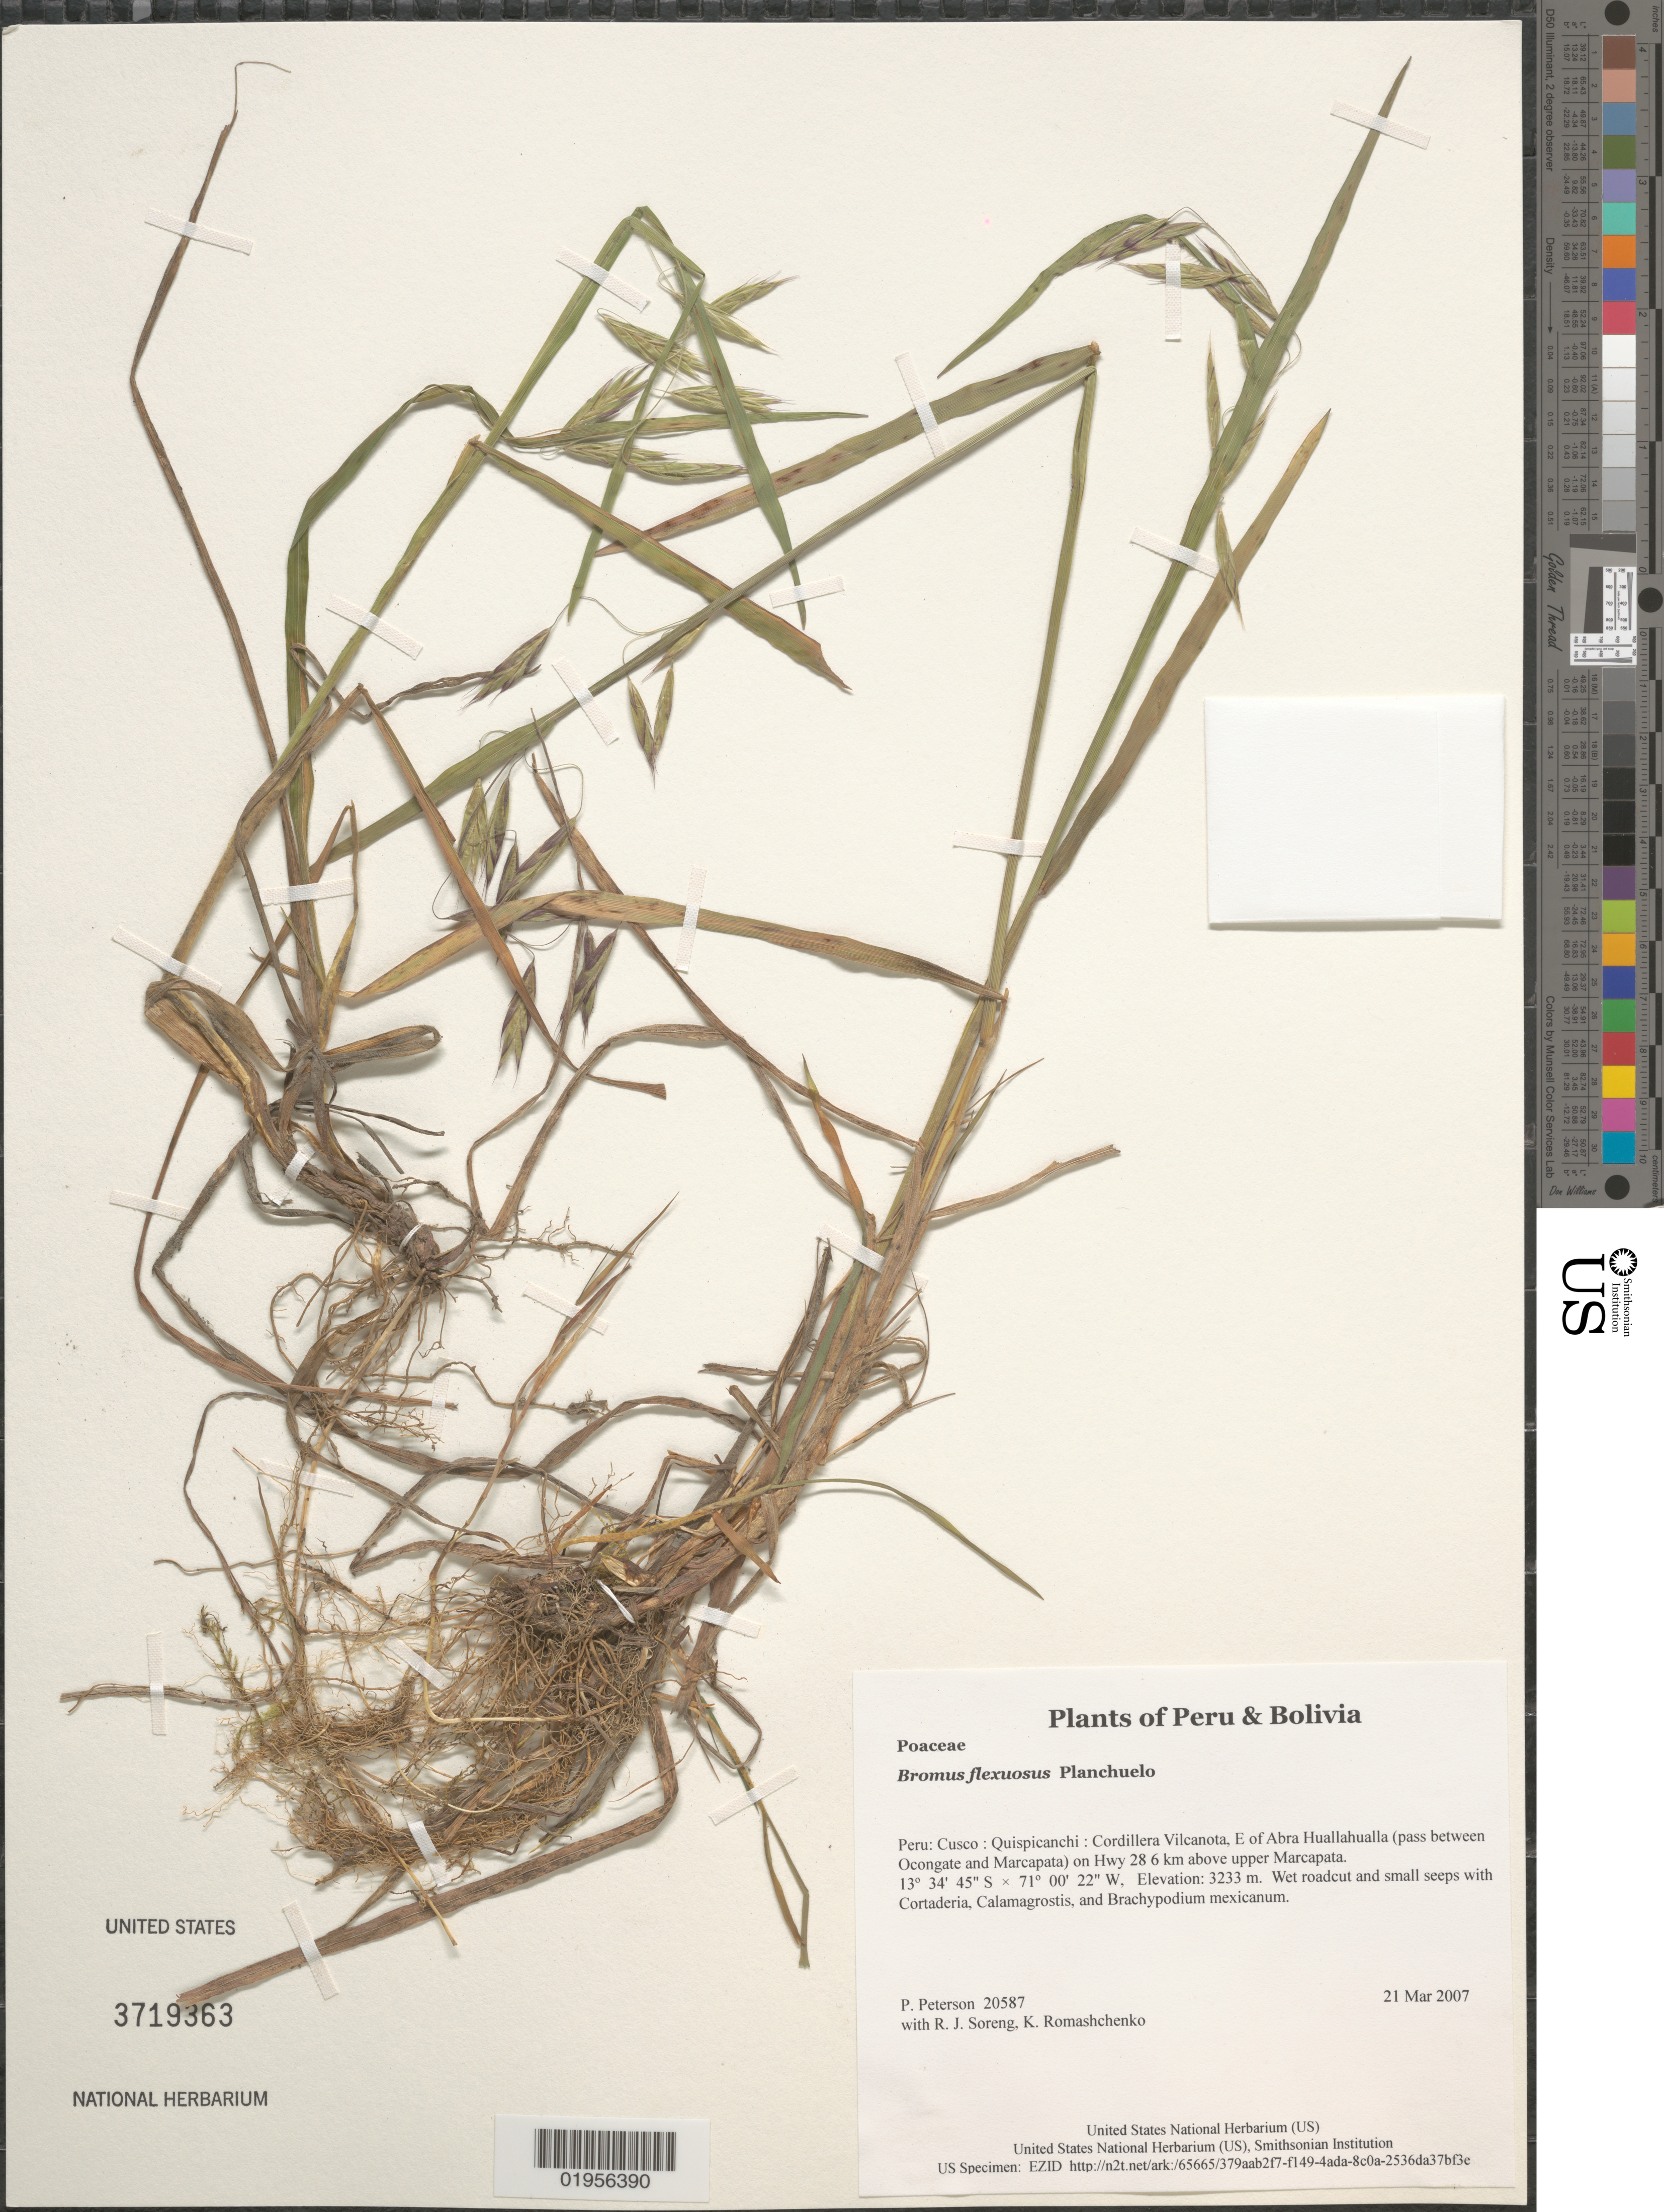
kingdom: Plantae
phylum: Tracheophyta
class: Liliopsida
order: Poales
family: Poaceae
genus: Bromus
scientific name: Bromus flexuosus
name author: Planchuelo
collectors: P. M. Peterson, R. J. Soreng & K. Romashchenko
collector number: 20587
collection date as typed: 21 Mar 2007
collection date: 2007-03-21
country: Peru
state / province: Cusco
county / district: Quispicanchis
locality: Cordillera Vilcanota, E of Abra Huallahualla (pass between Ocongate and Marcapata) on Hwy 28 6 km above upper Marcapata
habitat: Wet roadcut and small seeps with Cortaderia, Calamagrostis, and Brachypodium mexicanum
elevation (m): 3233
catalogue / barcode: US 3719363